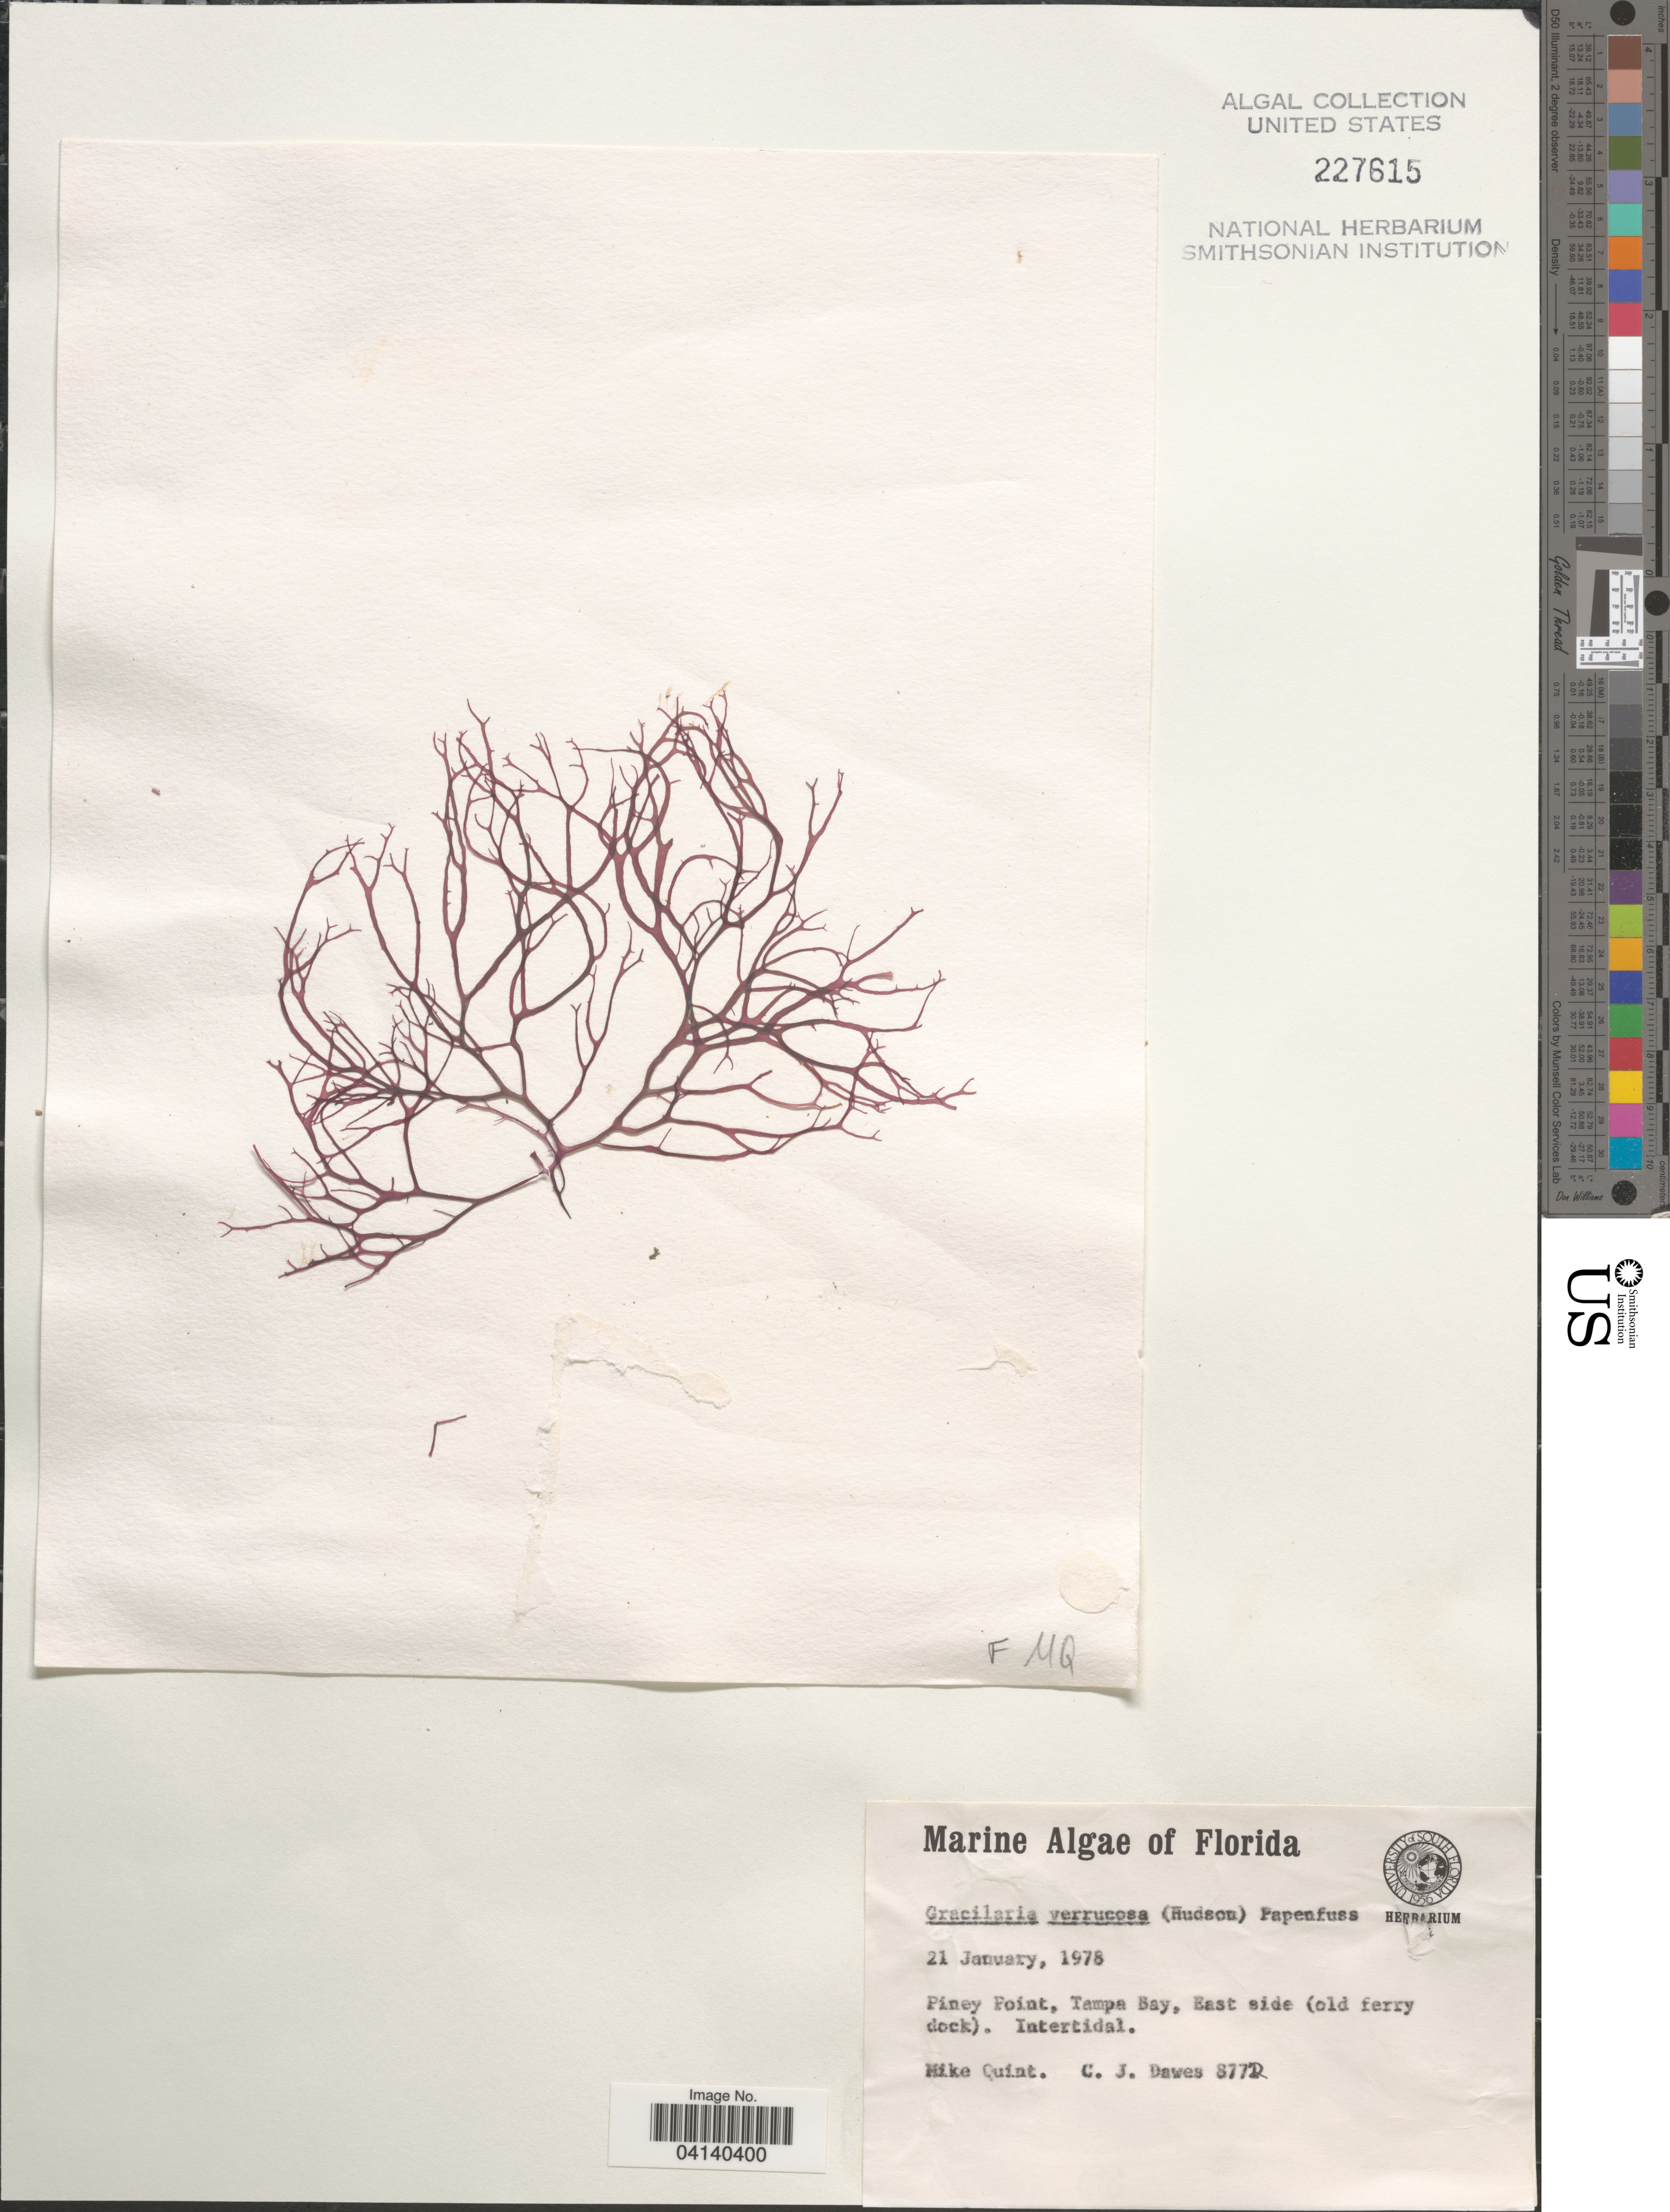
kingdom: Plantae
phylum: Rhodophyta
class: Florideophyceae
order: Gracilariales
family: Gracilariaceae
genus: Gracilariopsis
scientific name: Gracilariopsis longissima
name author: (S.G. Gmel.) Steentoft et al.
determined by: Algae name updating Project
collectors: M. Quint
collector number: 8772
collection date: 1978-01-21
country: United States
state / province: Florida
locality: Piney Point, Tampa Bay, East side (old ferry dock).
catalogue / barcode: US 227615